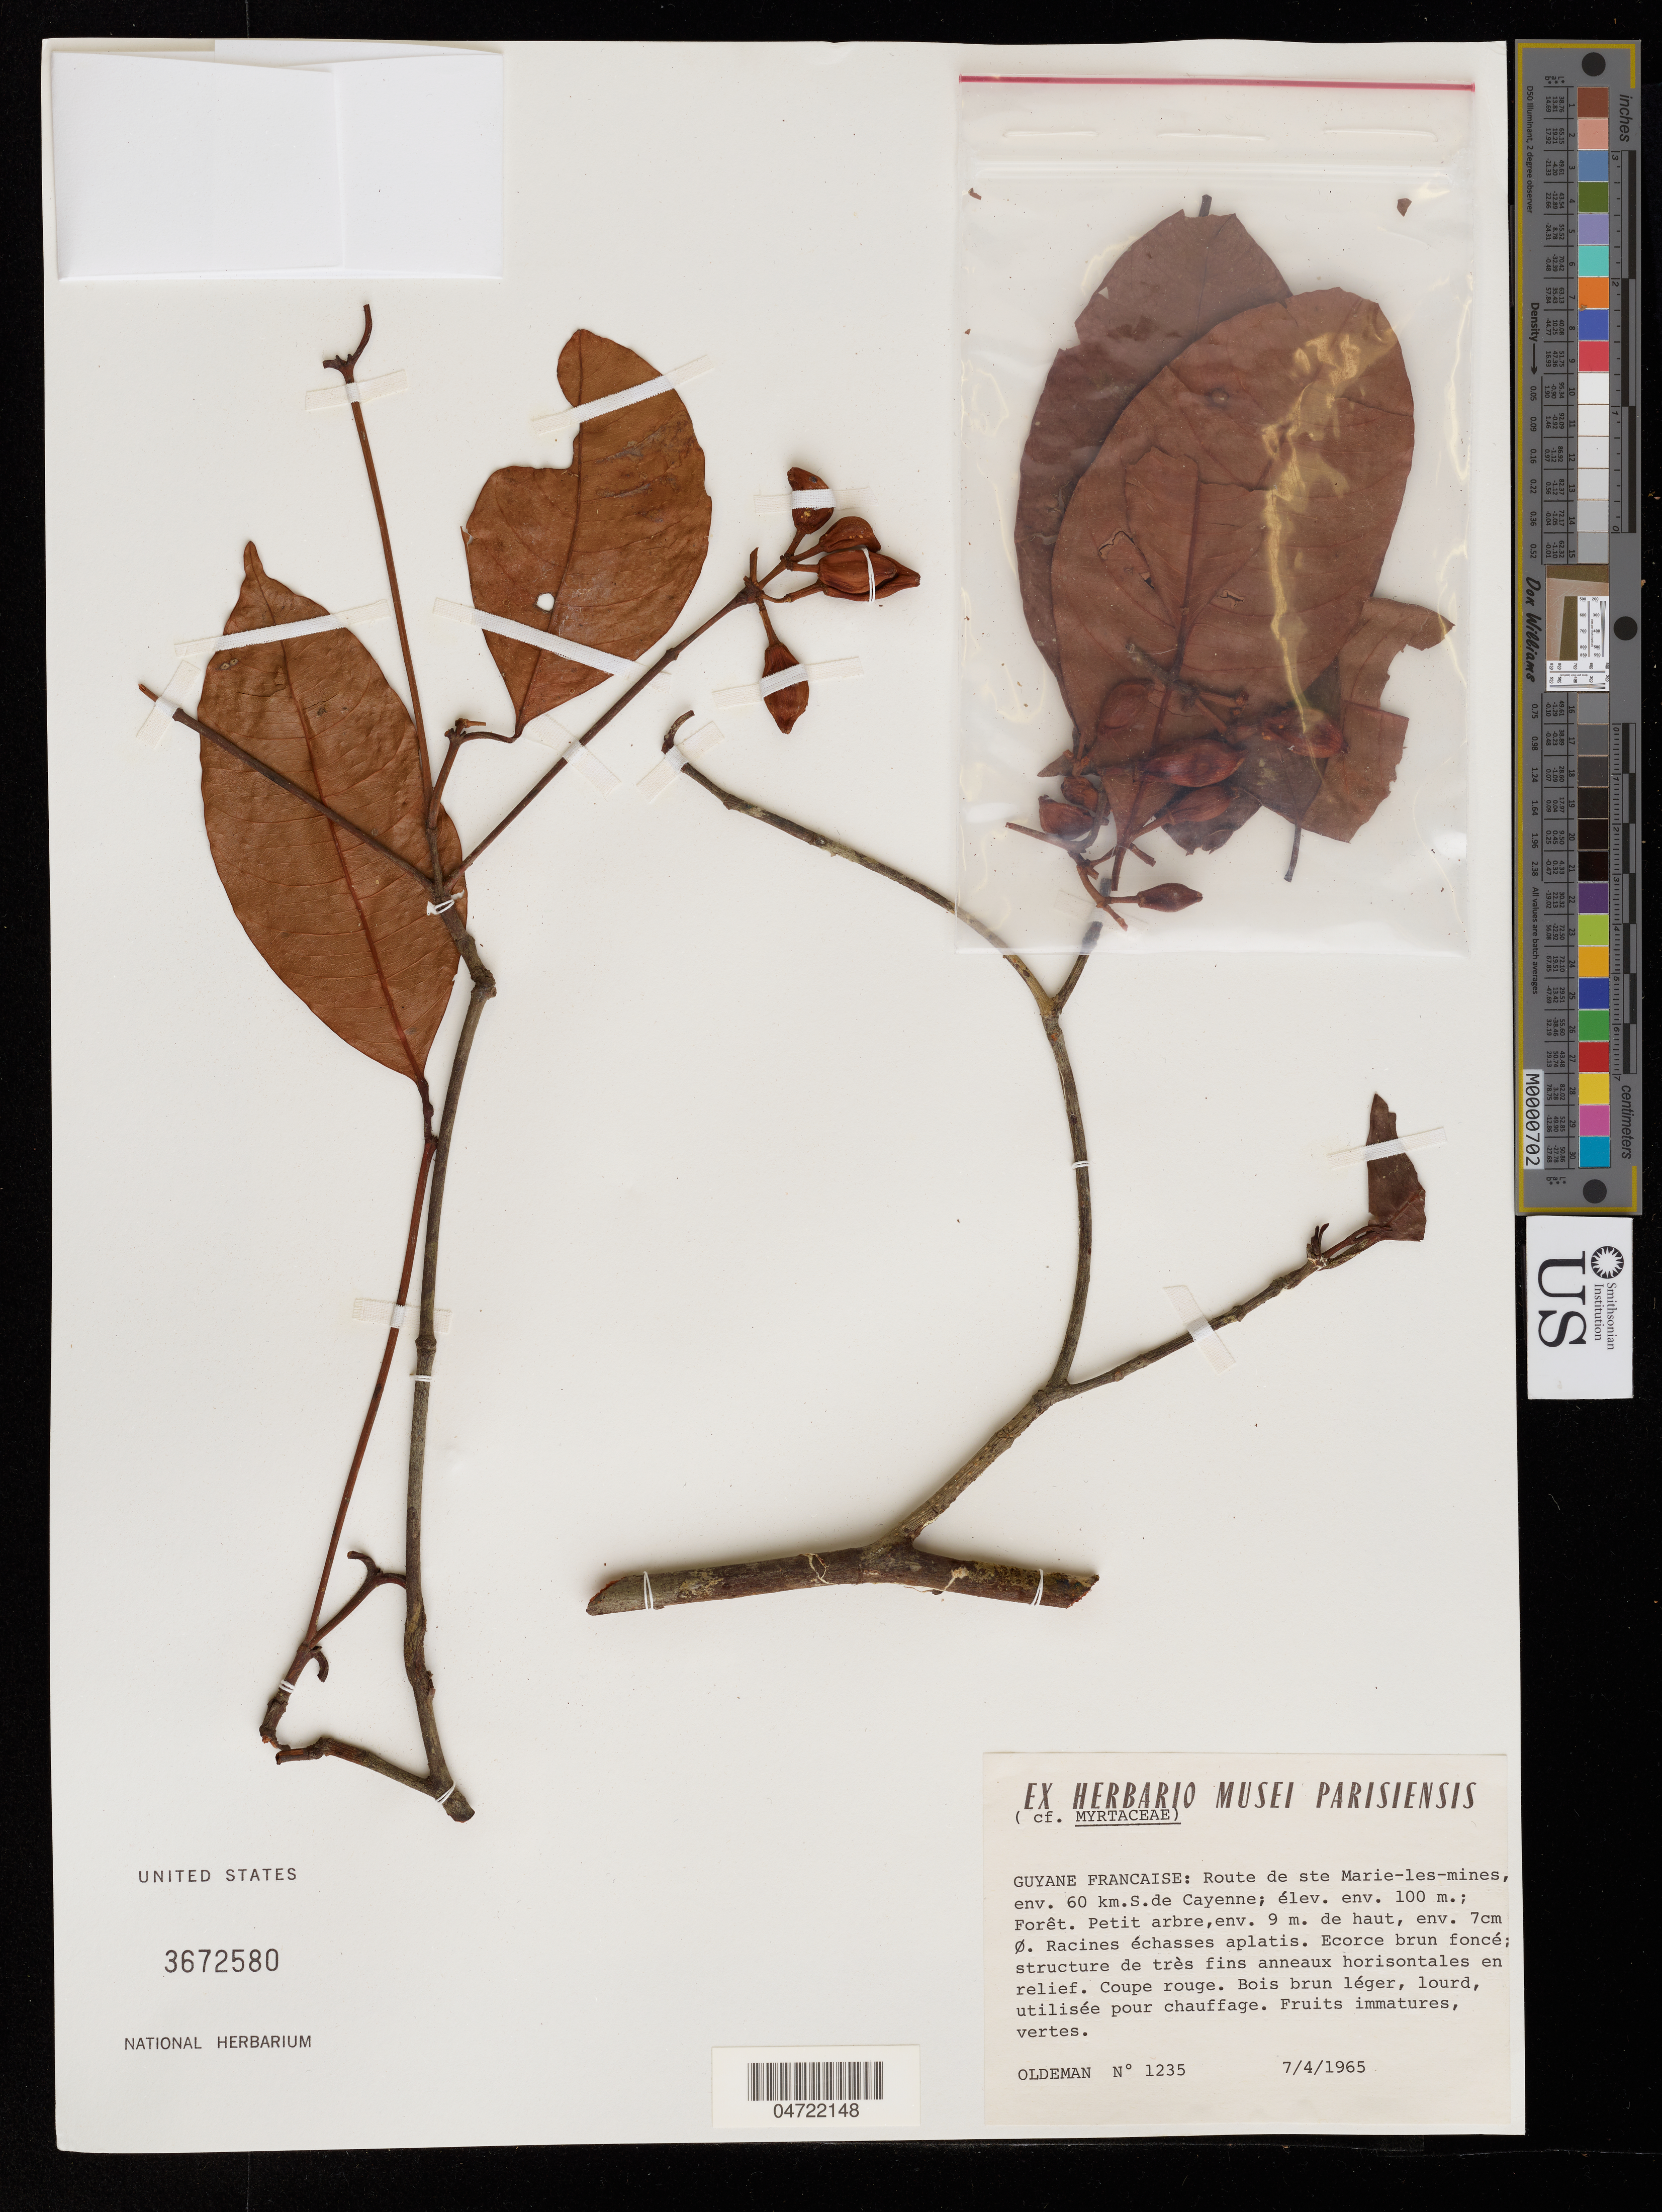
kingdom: Plantae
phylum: Tracheophyta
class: Magnoliopsida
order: Myrtales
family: Myrtaceae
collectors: R. Oldeman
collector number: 1235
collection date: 1965-04-07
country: French Guiana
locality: Route de ste Marie-les-mines, env. 60 km S de Cayenne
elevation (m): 100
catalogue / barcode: US 3672580